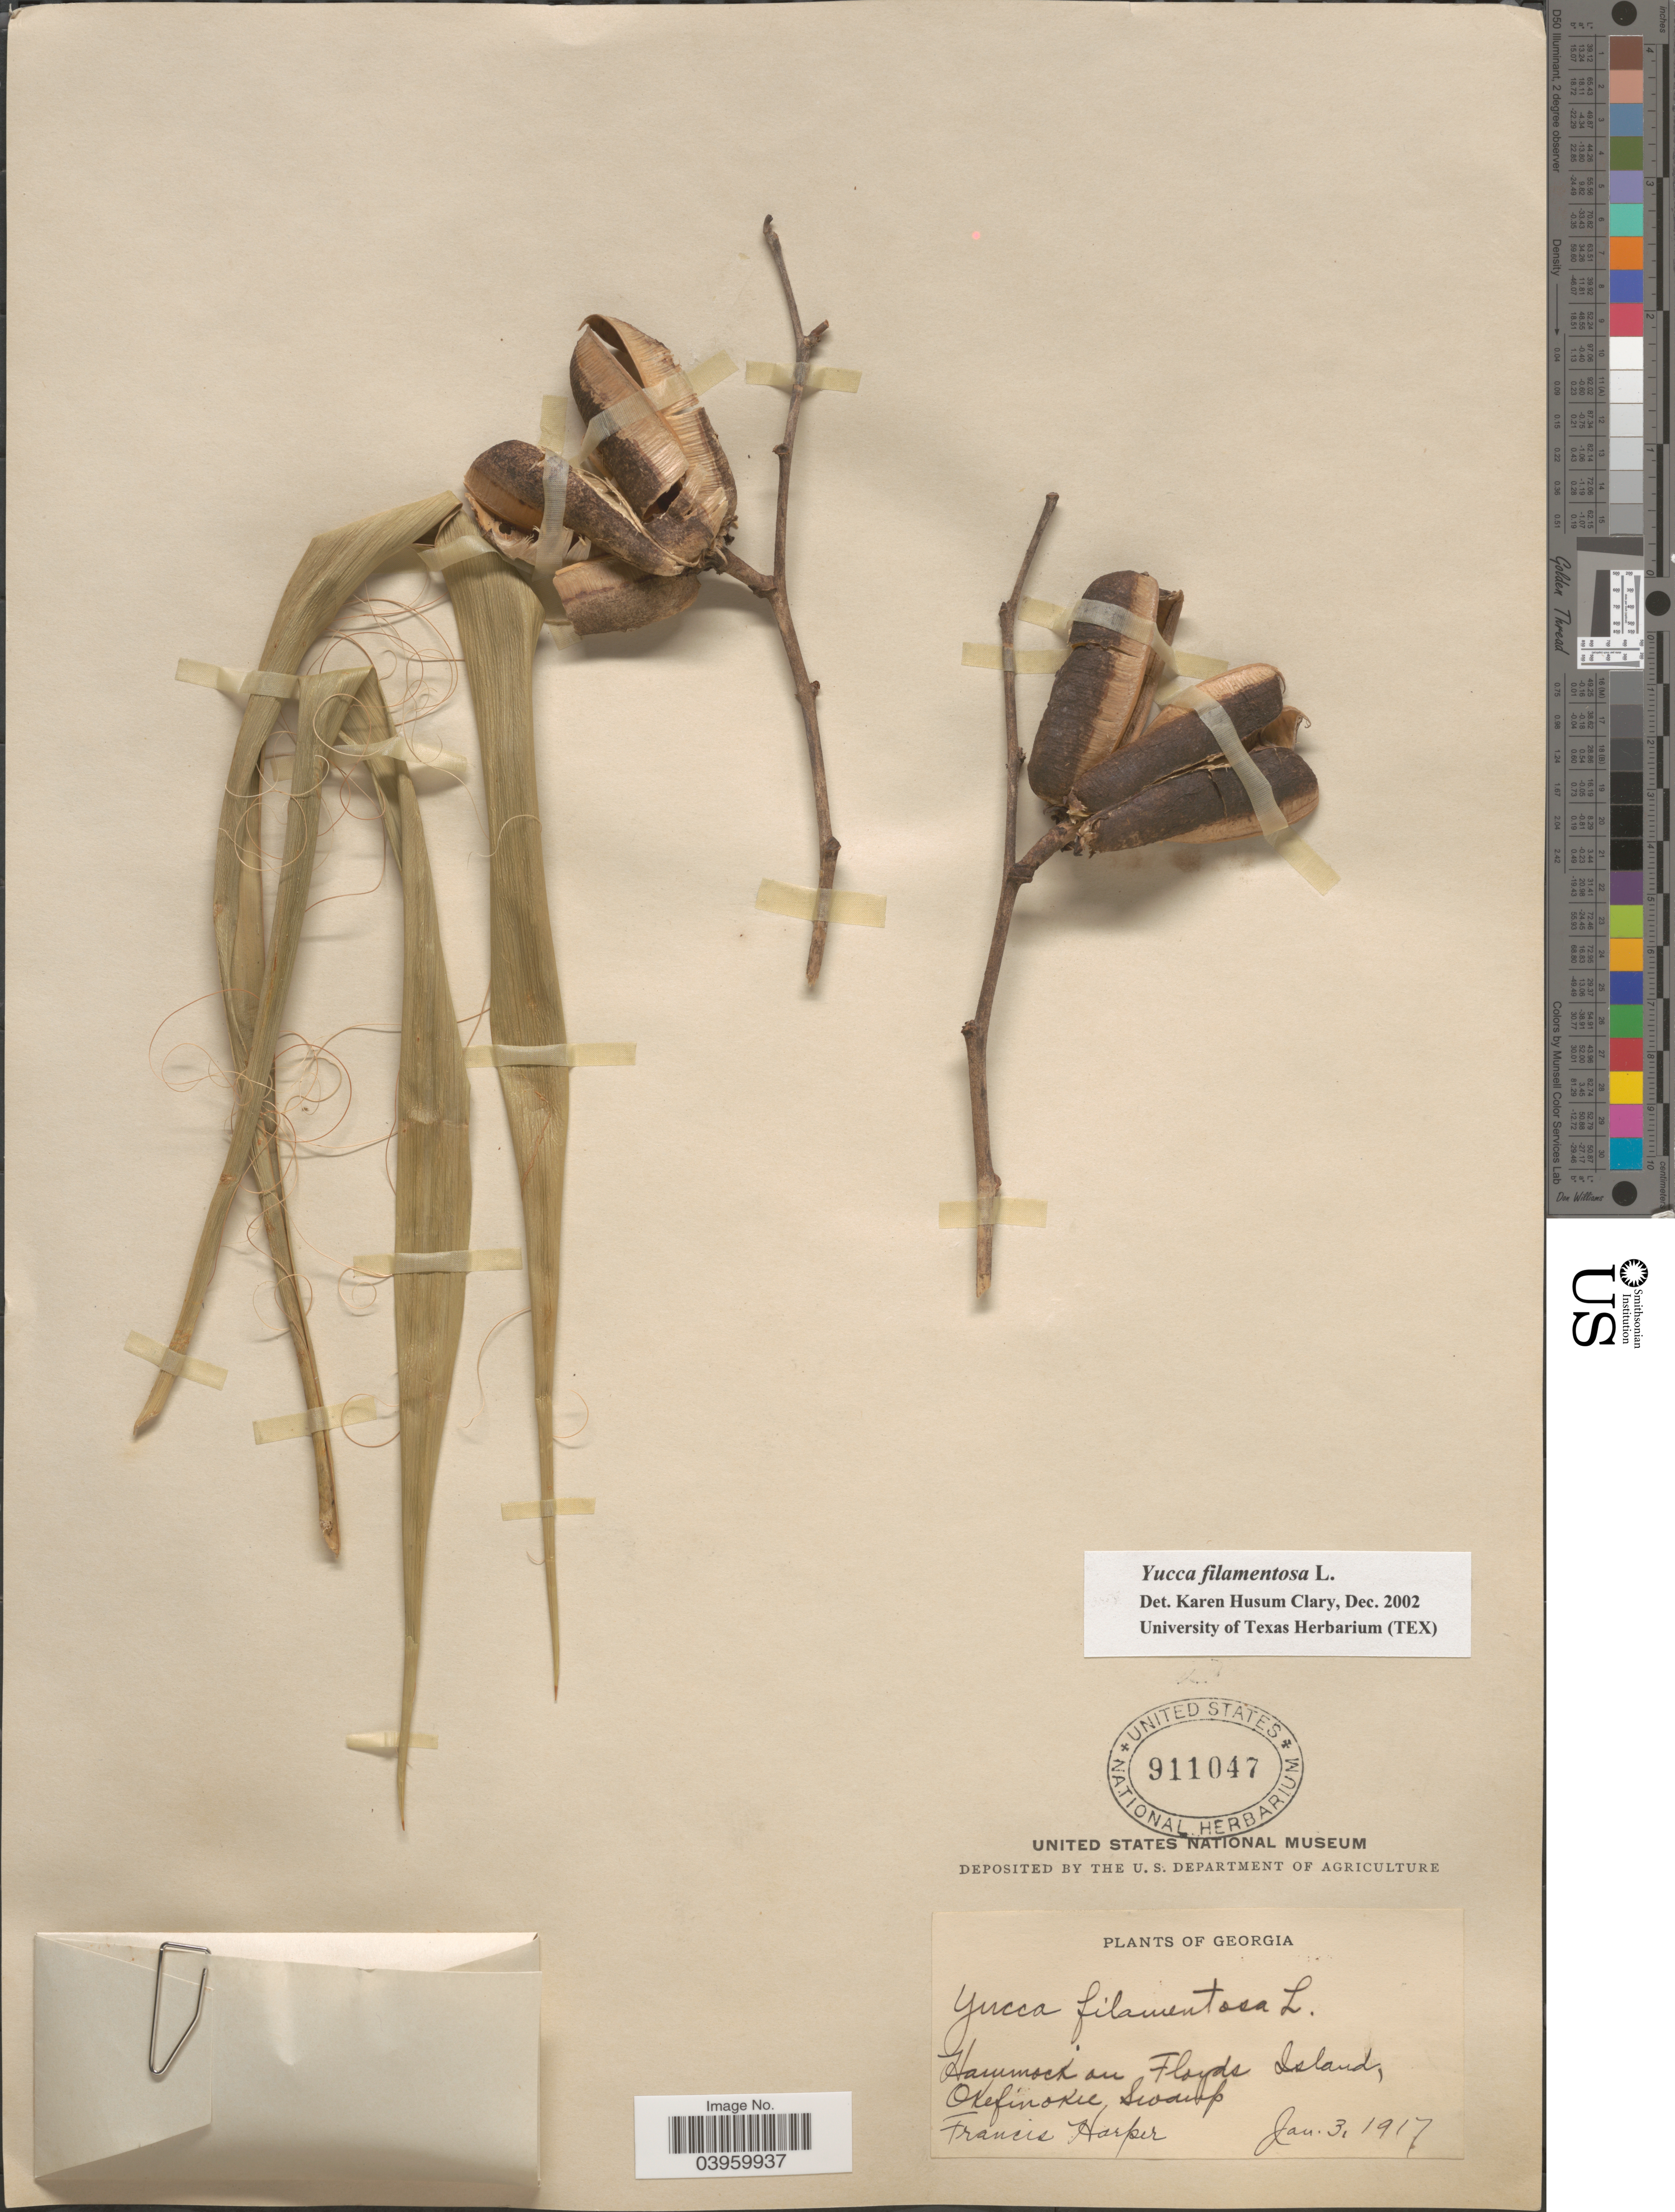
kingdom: Plantae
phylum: Tracheophyta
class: Liliopsida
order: Asparagales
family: Asparagaceae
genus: Yucca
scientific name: Yucca filamentosa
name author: L.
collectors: F. Harper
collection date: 1917-01-03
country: United States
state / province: Georgia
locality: Hammock on Floyds Island, Okefinokee Swamp.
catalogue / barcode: US 911047